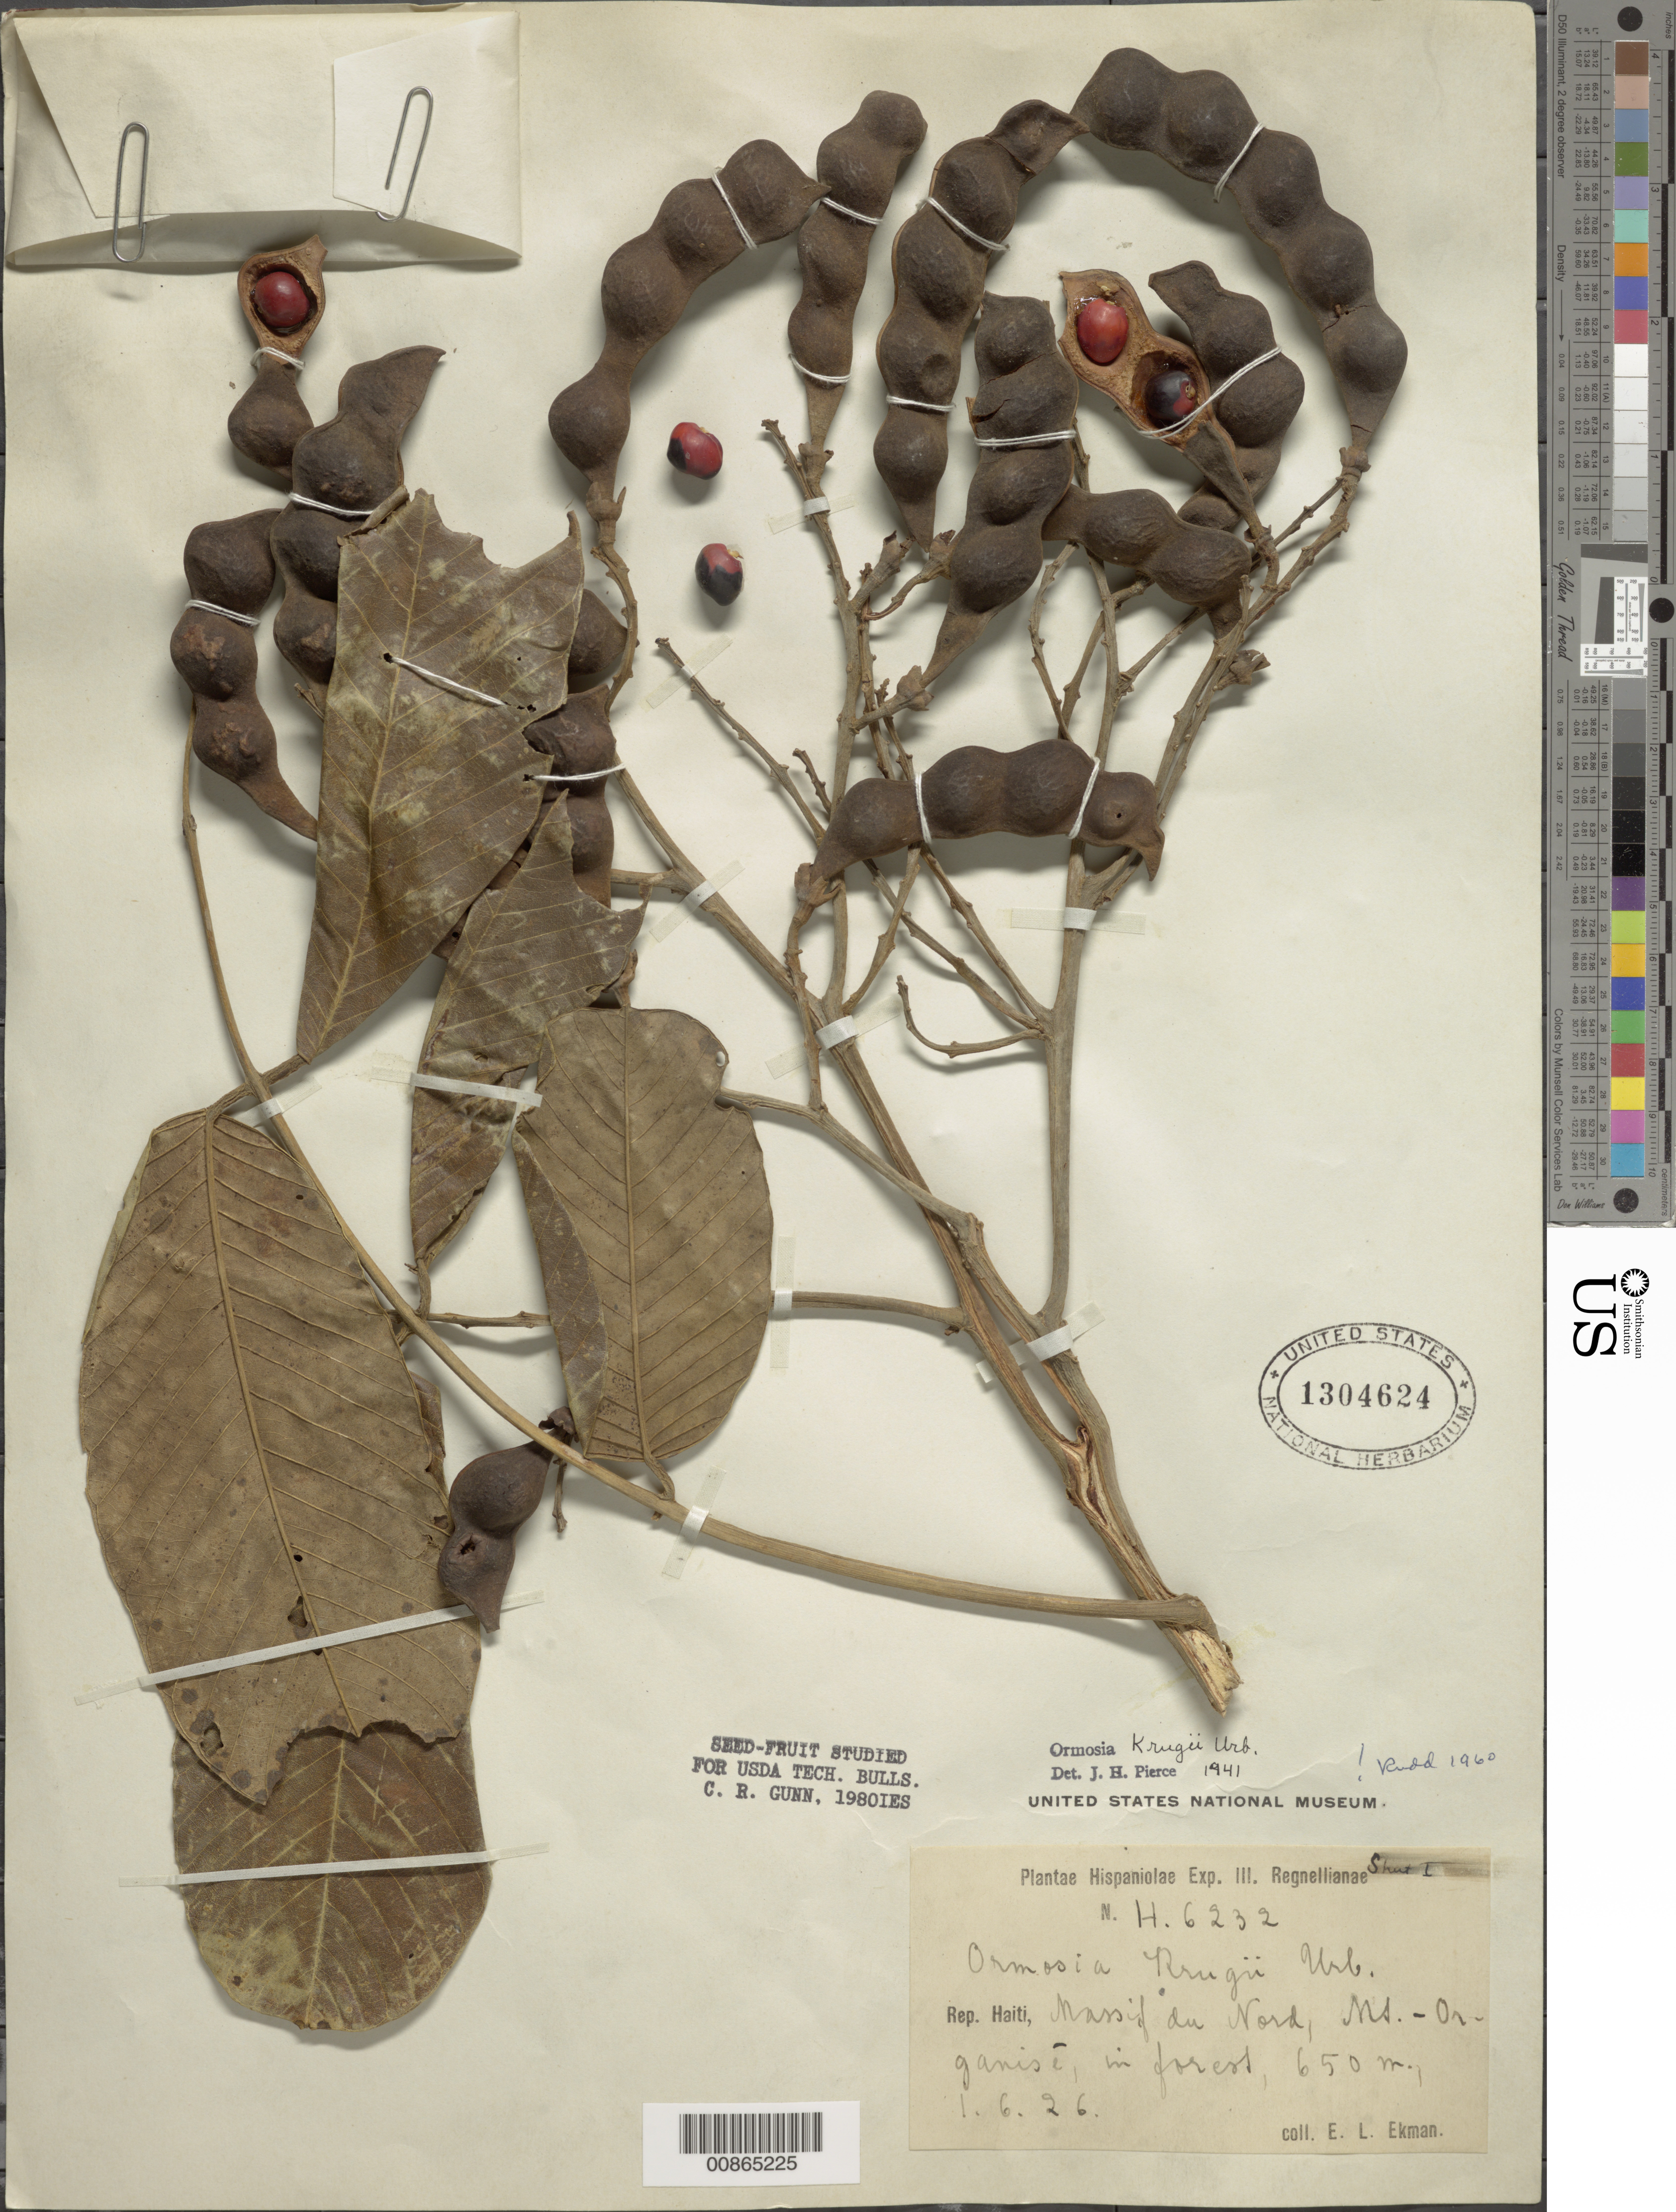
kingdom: Plantae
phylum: Tracheophyta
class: Magnoliopsida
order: Fabales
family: Fabaceae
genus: Ormosia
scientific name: Ormosia krugii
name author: Urb.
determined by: Rudd, V. E.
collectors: E. L. Ekman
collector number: H 6232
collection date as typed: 01 Jun 1926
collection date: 1926-06-01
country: Haiti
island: Hispaniola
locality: Massif du Nord, Mt.-Organisé.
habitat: In forest.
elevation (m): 650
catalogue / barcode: US 1304624